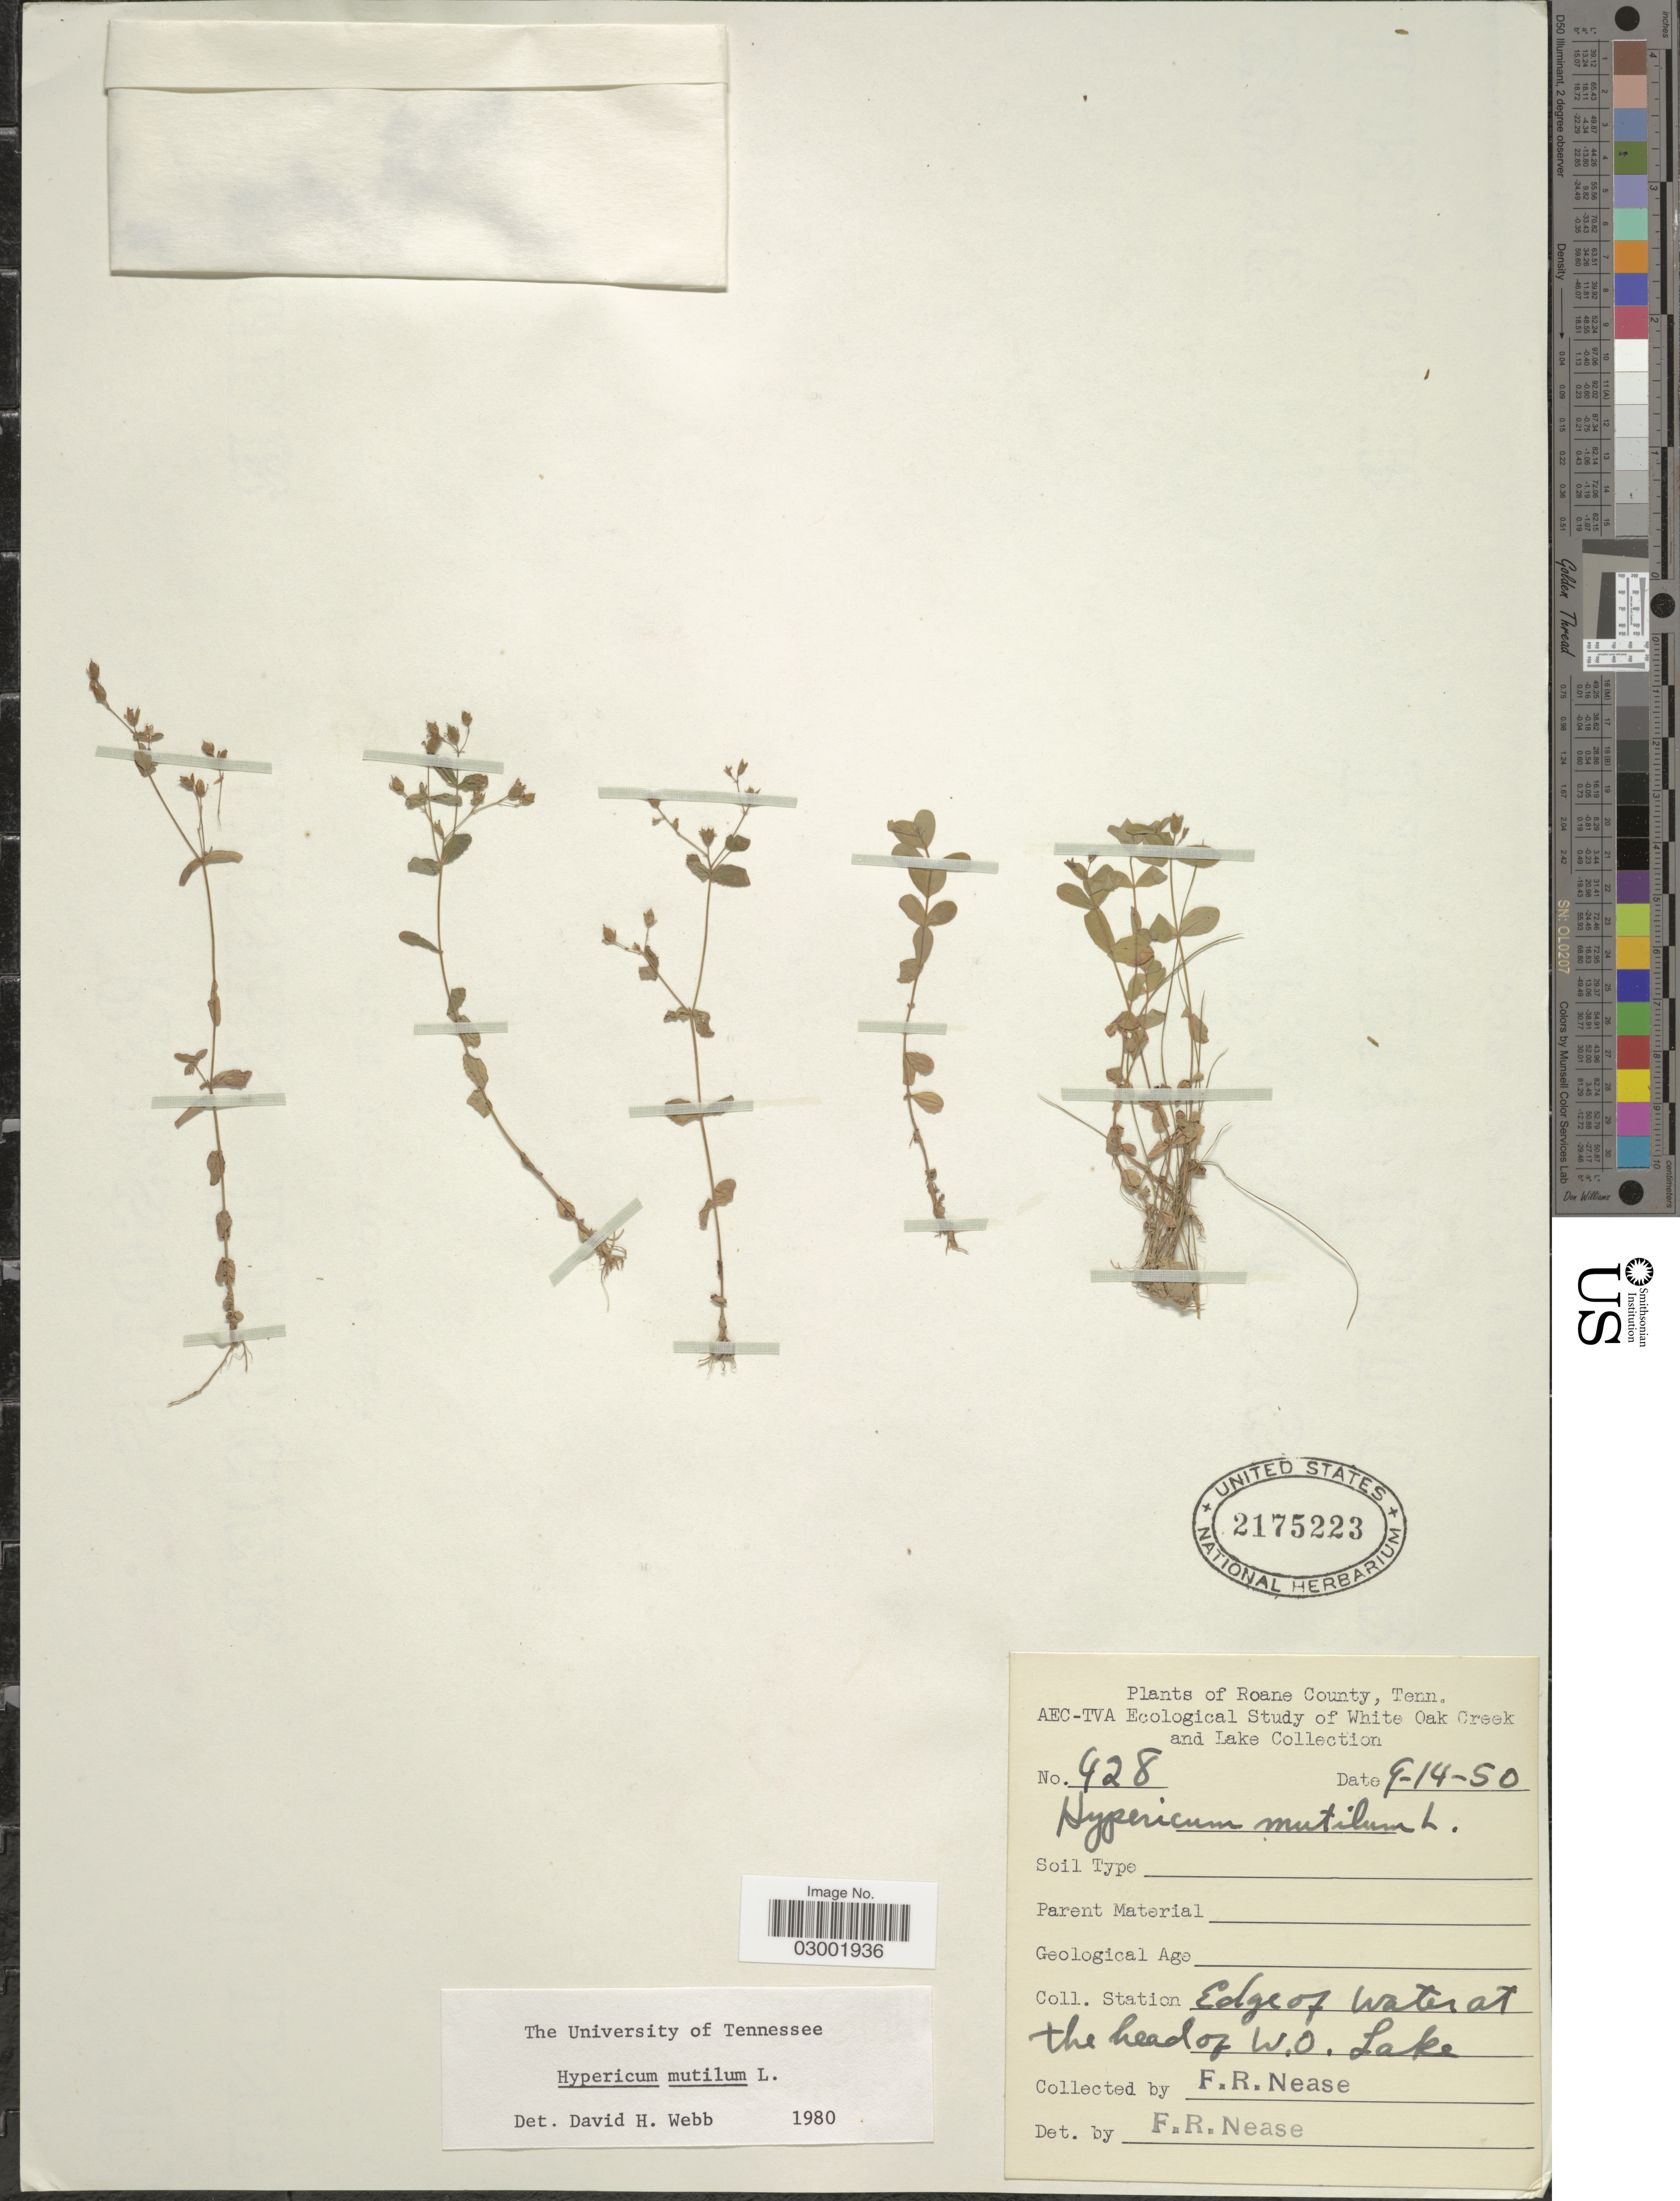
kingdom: Plantae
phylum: Tracheophyta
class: Magnoliopsida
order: Malpighiales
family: Hypericaceae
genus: Hypericum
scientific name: Hypericum mutilum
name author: L.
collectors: F. Nease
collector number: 428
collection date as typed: Transcribed d/m/y: 14/9/50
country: United States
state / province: Tennessee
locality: Roane County, Edge of water at the head of W.O. Lake.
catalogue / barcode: US 2175223